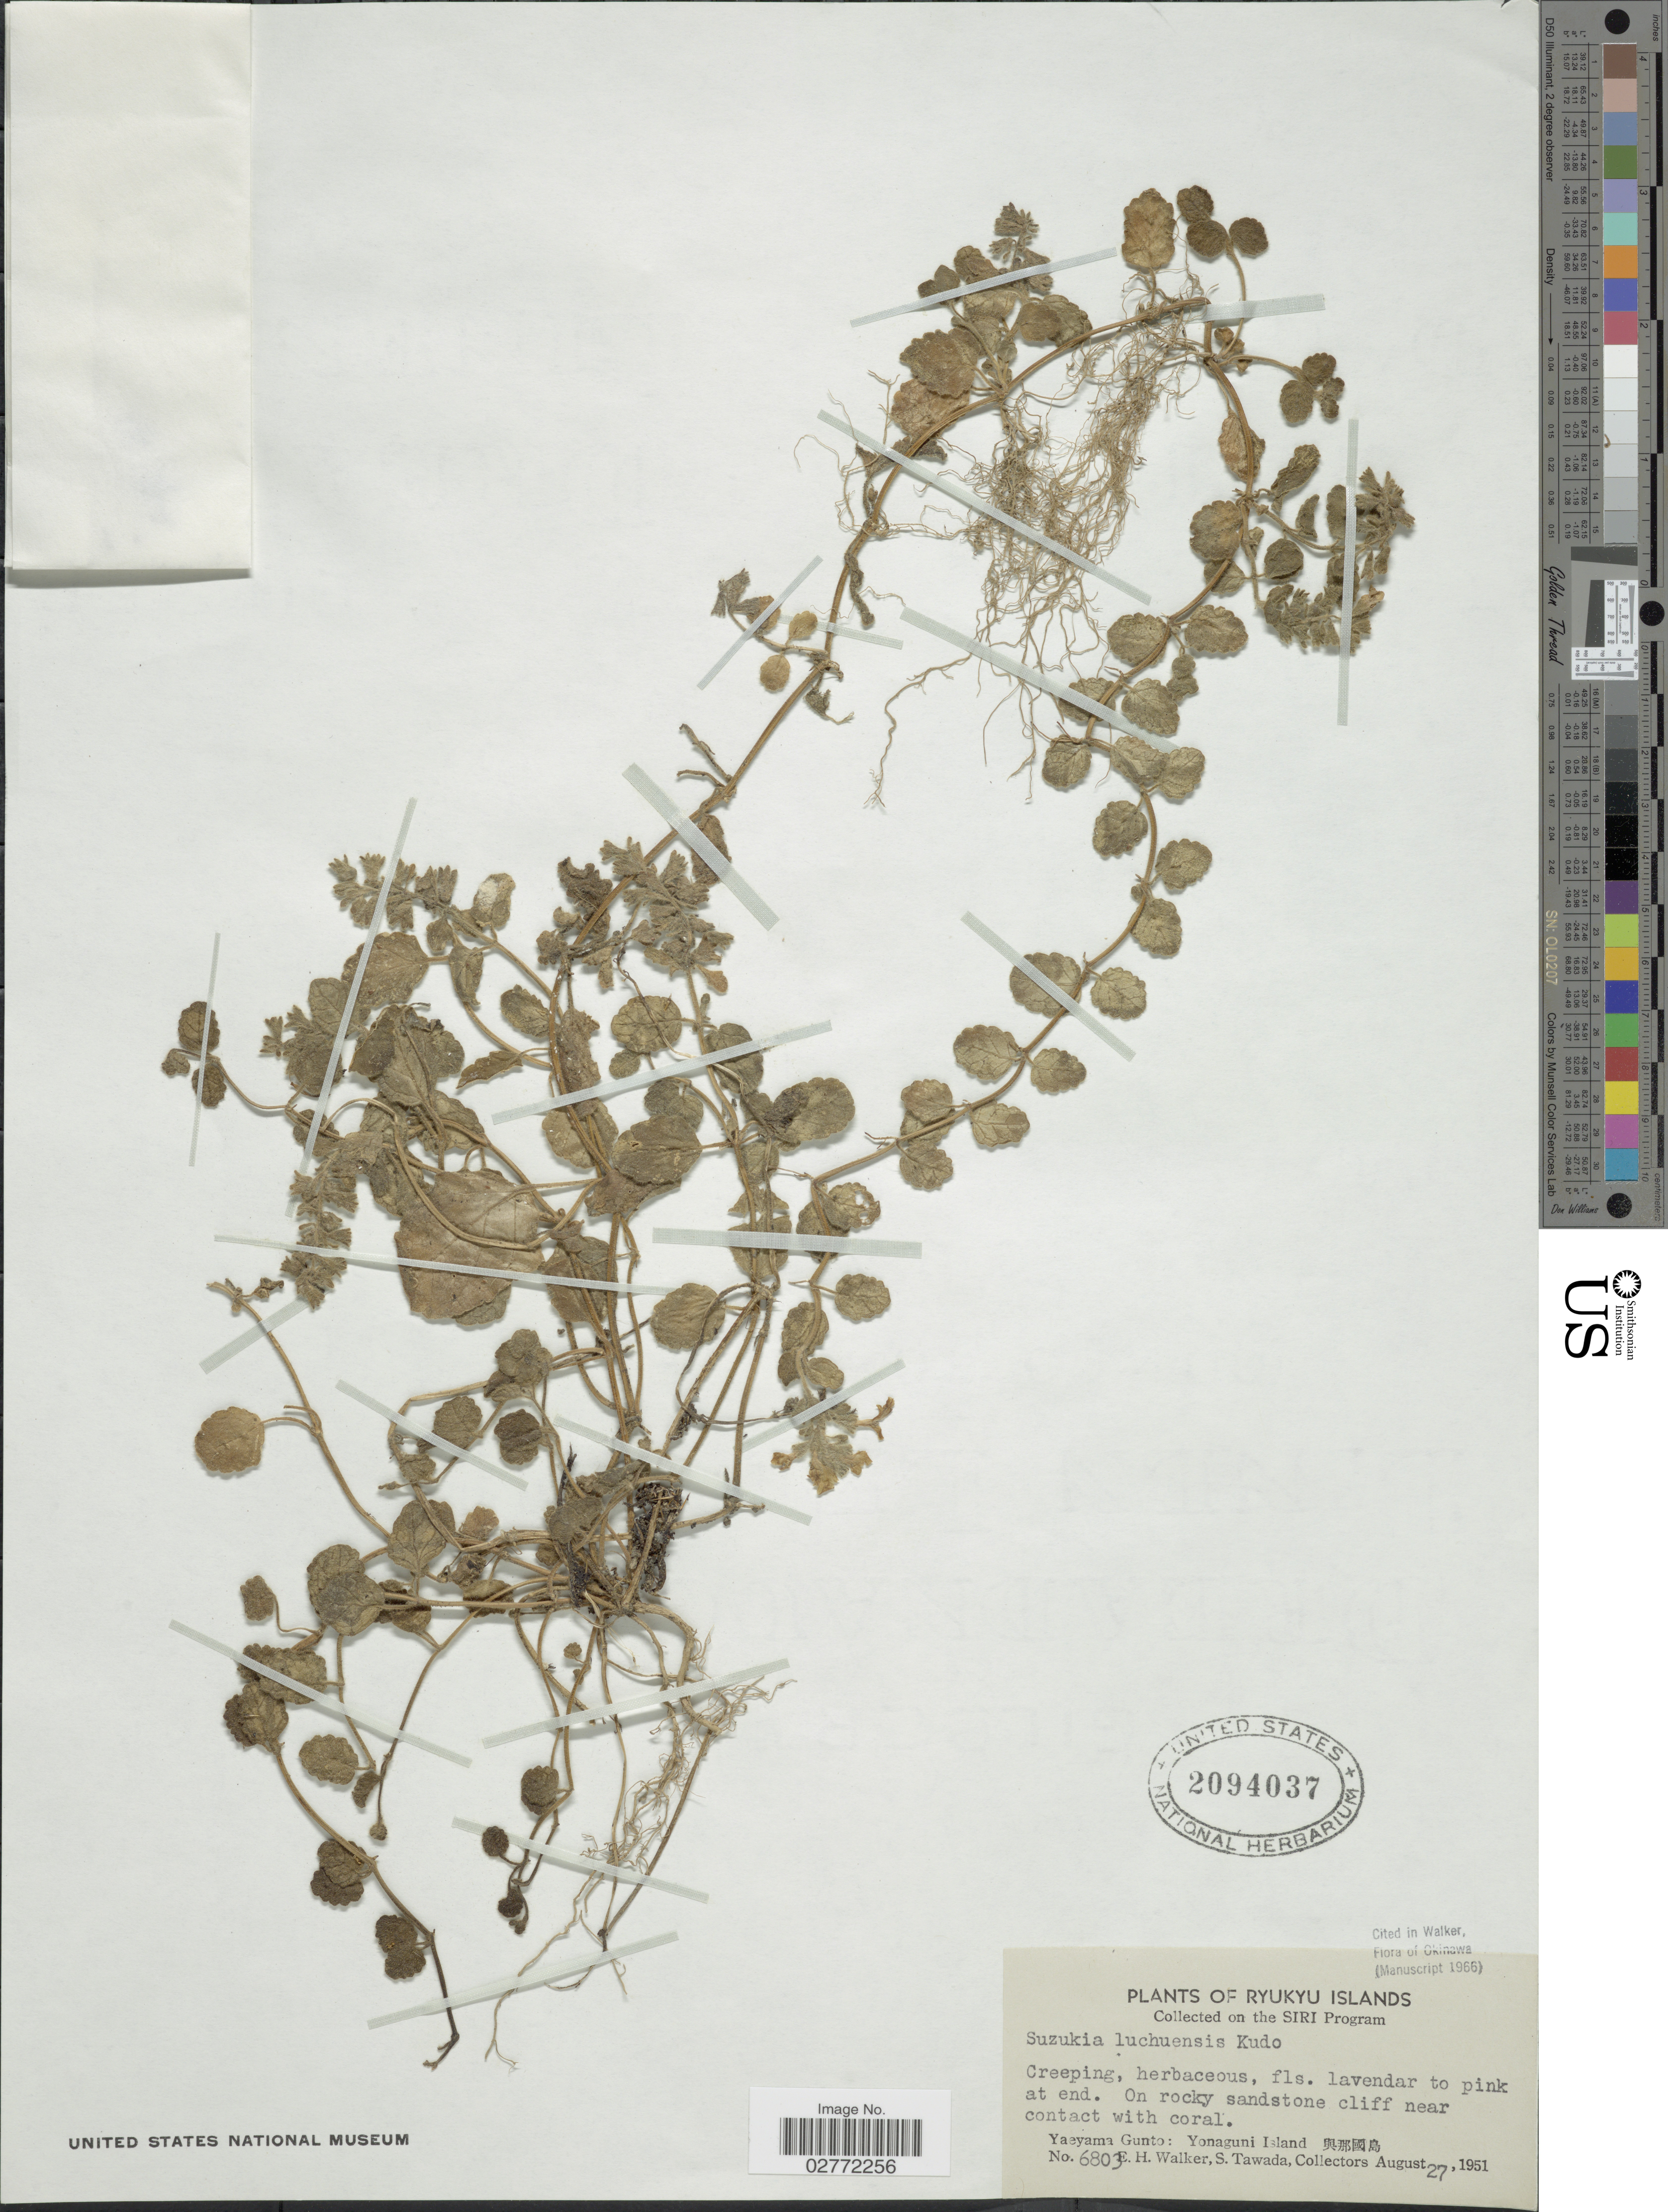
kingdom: Plantae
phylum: Tracheophyta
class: Magnoliopsida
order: Lamiales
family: Lamiaceae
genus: Suzukia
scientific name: Suzukia luchuensis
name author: Kudô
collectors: E. H. Walker & S. Tawada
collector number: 6803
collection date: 1951-08-27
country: Japan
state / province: Okinawa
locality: Ryukyu Islands. Yaeyama Gunto: Yonaguni Island.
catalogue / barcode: US 2094037